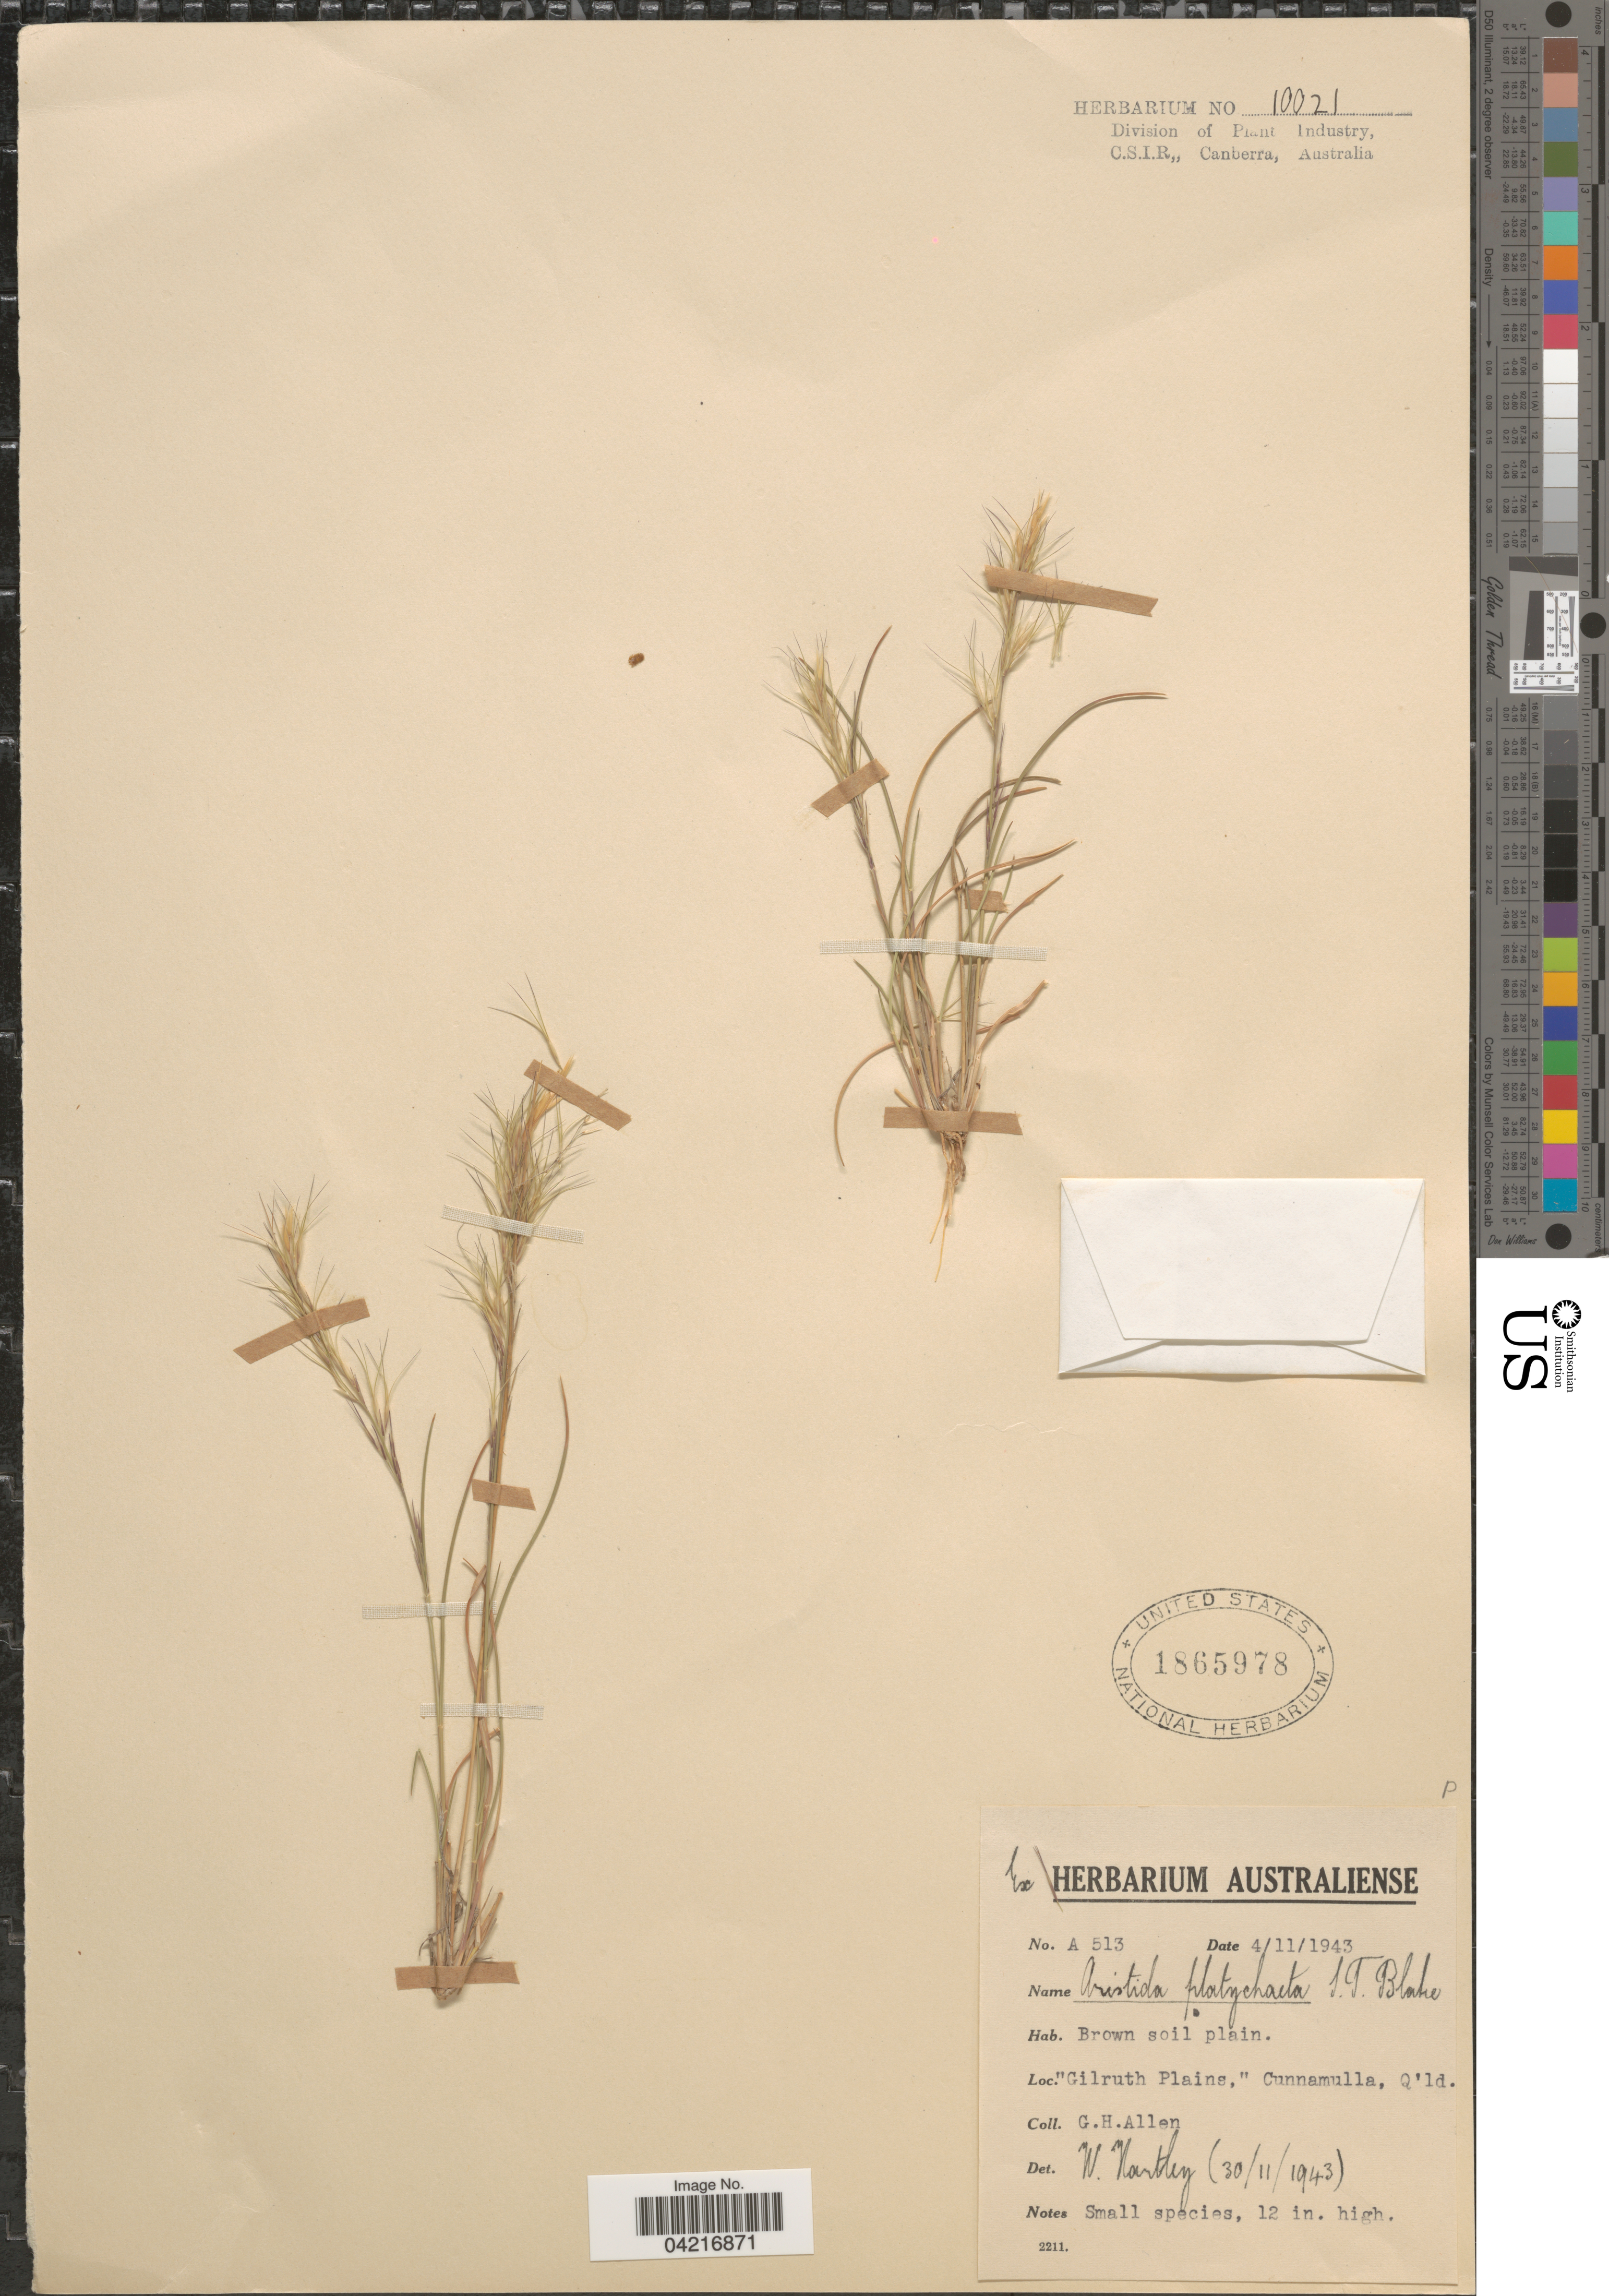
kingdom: Plantae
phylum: Tracheophyta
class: Liliopsida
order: Poales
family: Poaceae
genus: Aristida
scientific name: Aristida platychaeta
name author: S.T. Blake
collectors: G. Allen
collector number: A513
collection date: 1943-11-04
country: Australia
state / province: Queensland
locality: Gilruth Plains,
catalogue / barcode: US 1865978